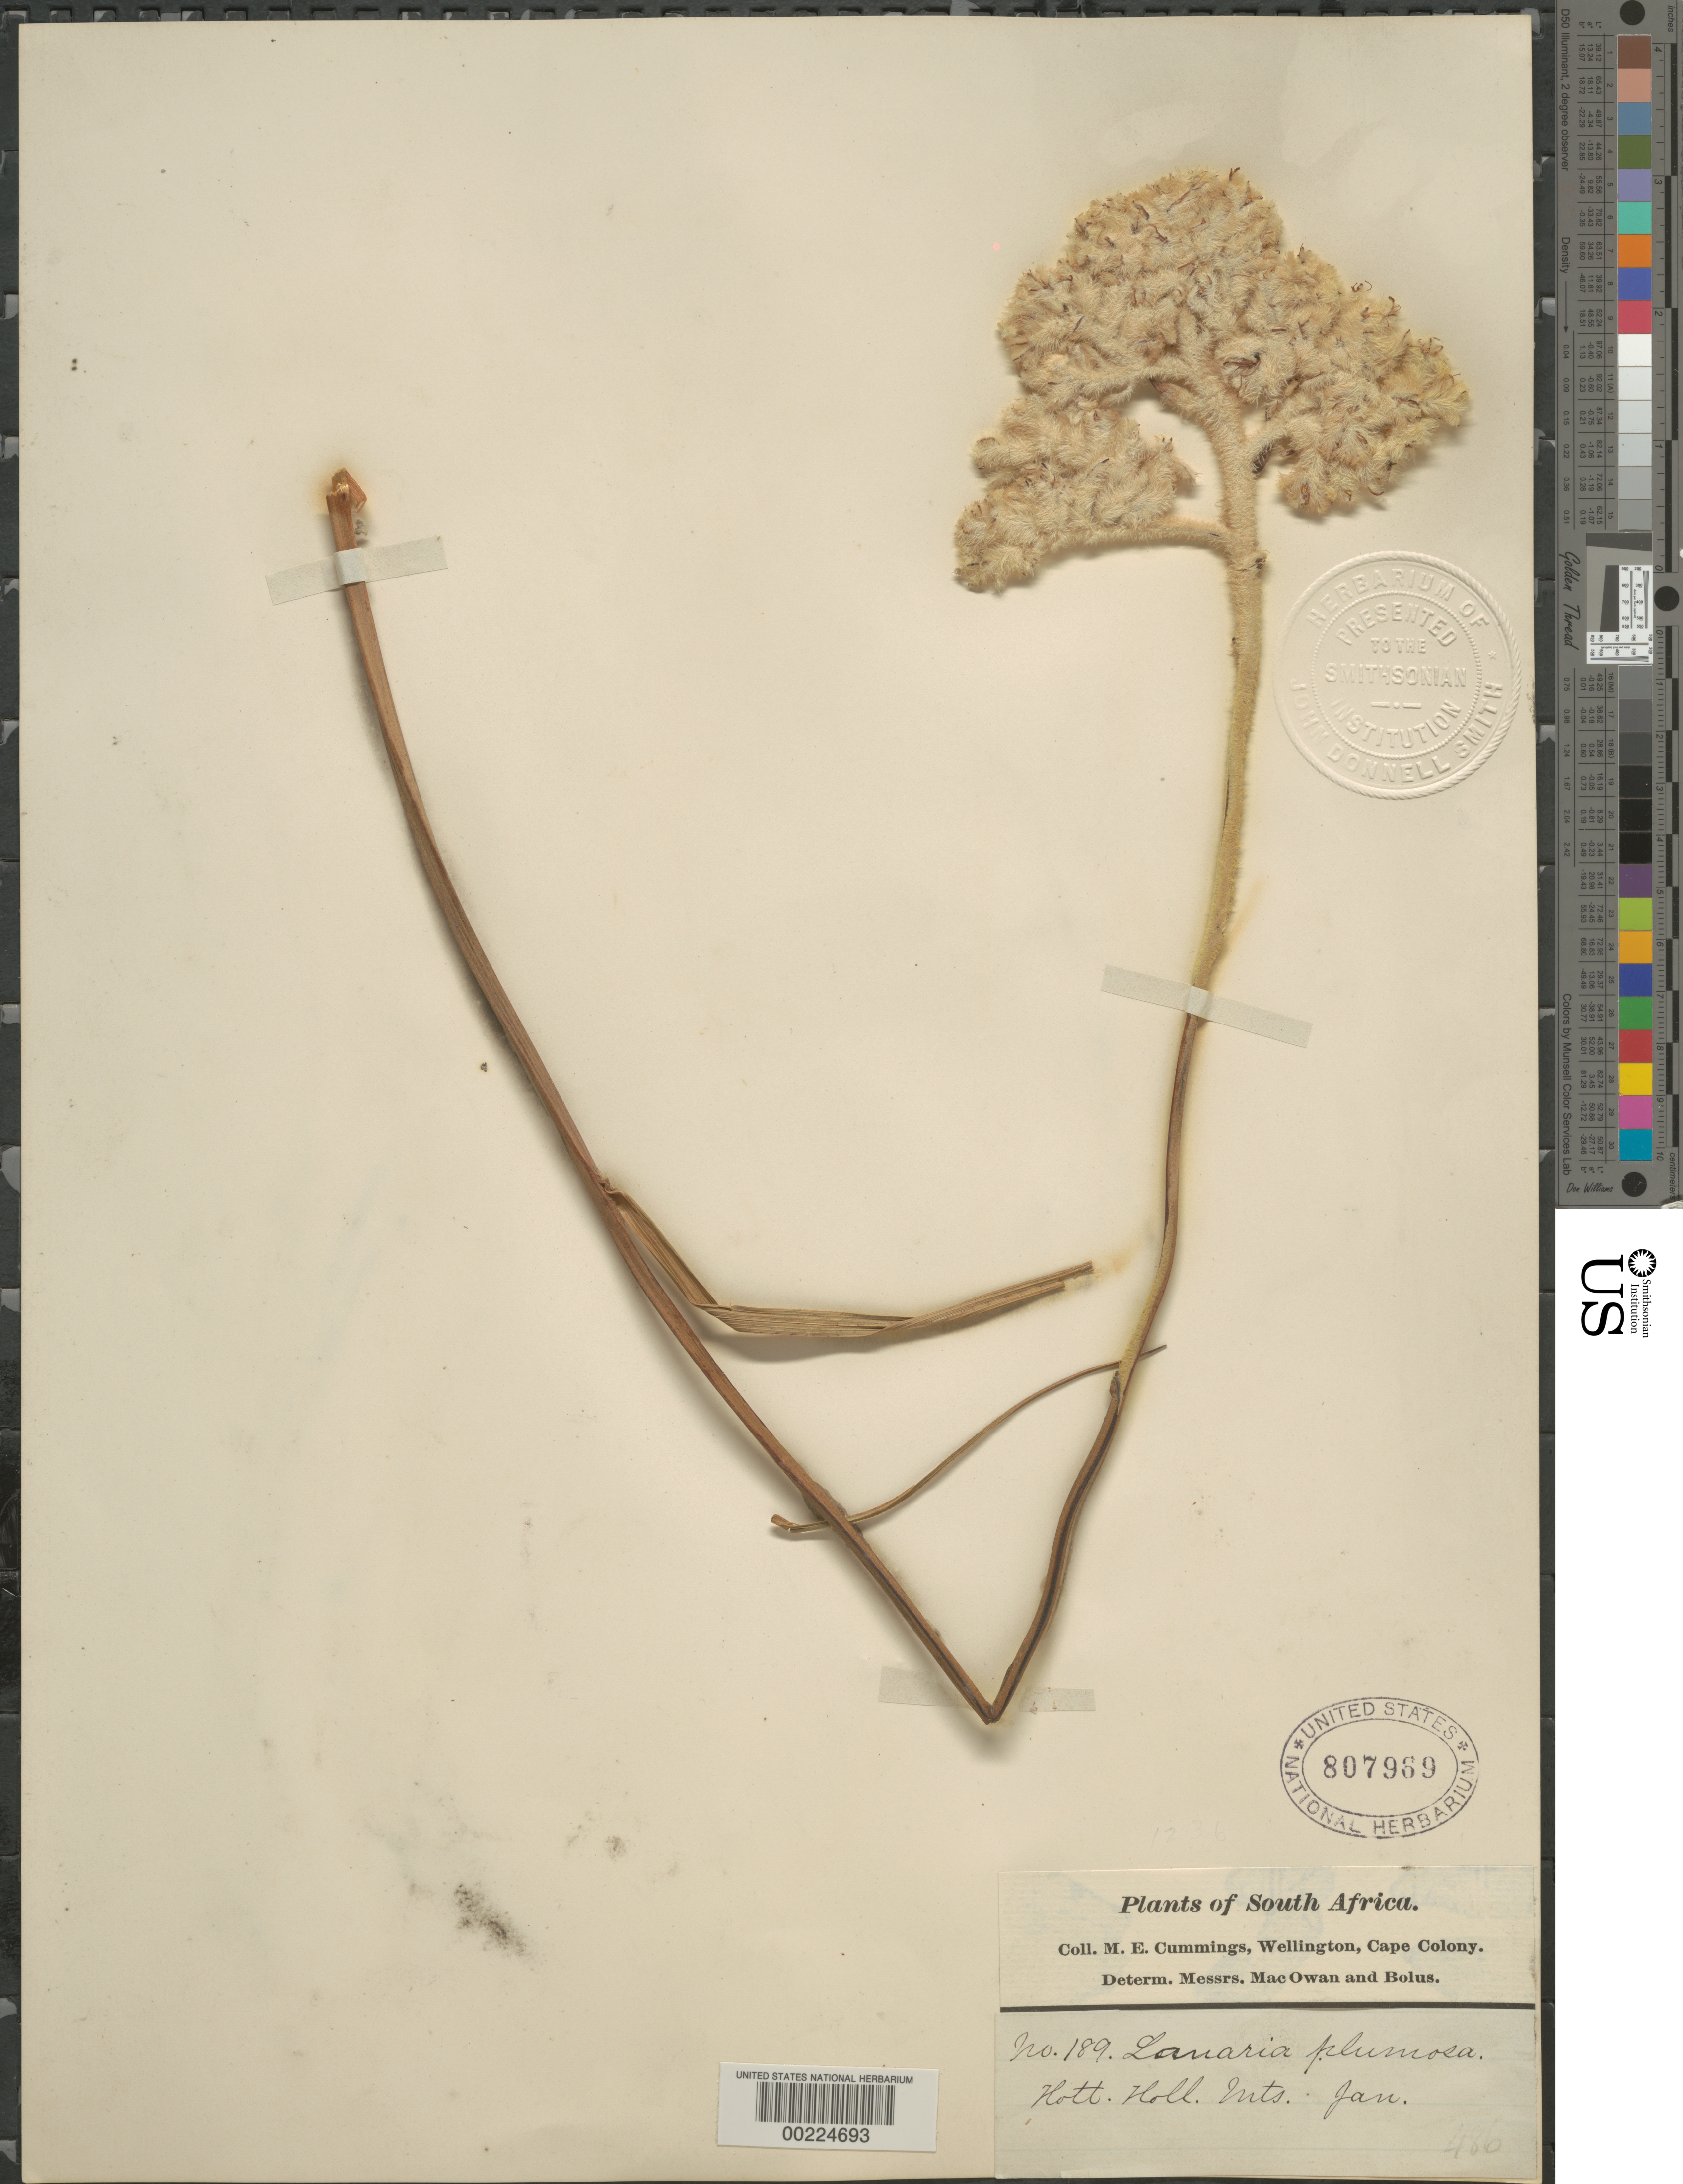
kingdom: Plantae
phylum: Tracheophyta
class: Liliopsida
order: Asparagales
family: Lanariaceae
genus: Lanaria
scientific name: Lanaria plumosa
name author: Aiton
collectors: M. E. Cummings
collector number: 189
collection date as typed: Jan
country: South Africa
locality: Hott. holl. mts.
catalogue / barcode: US 807989